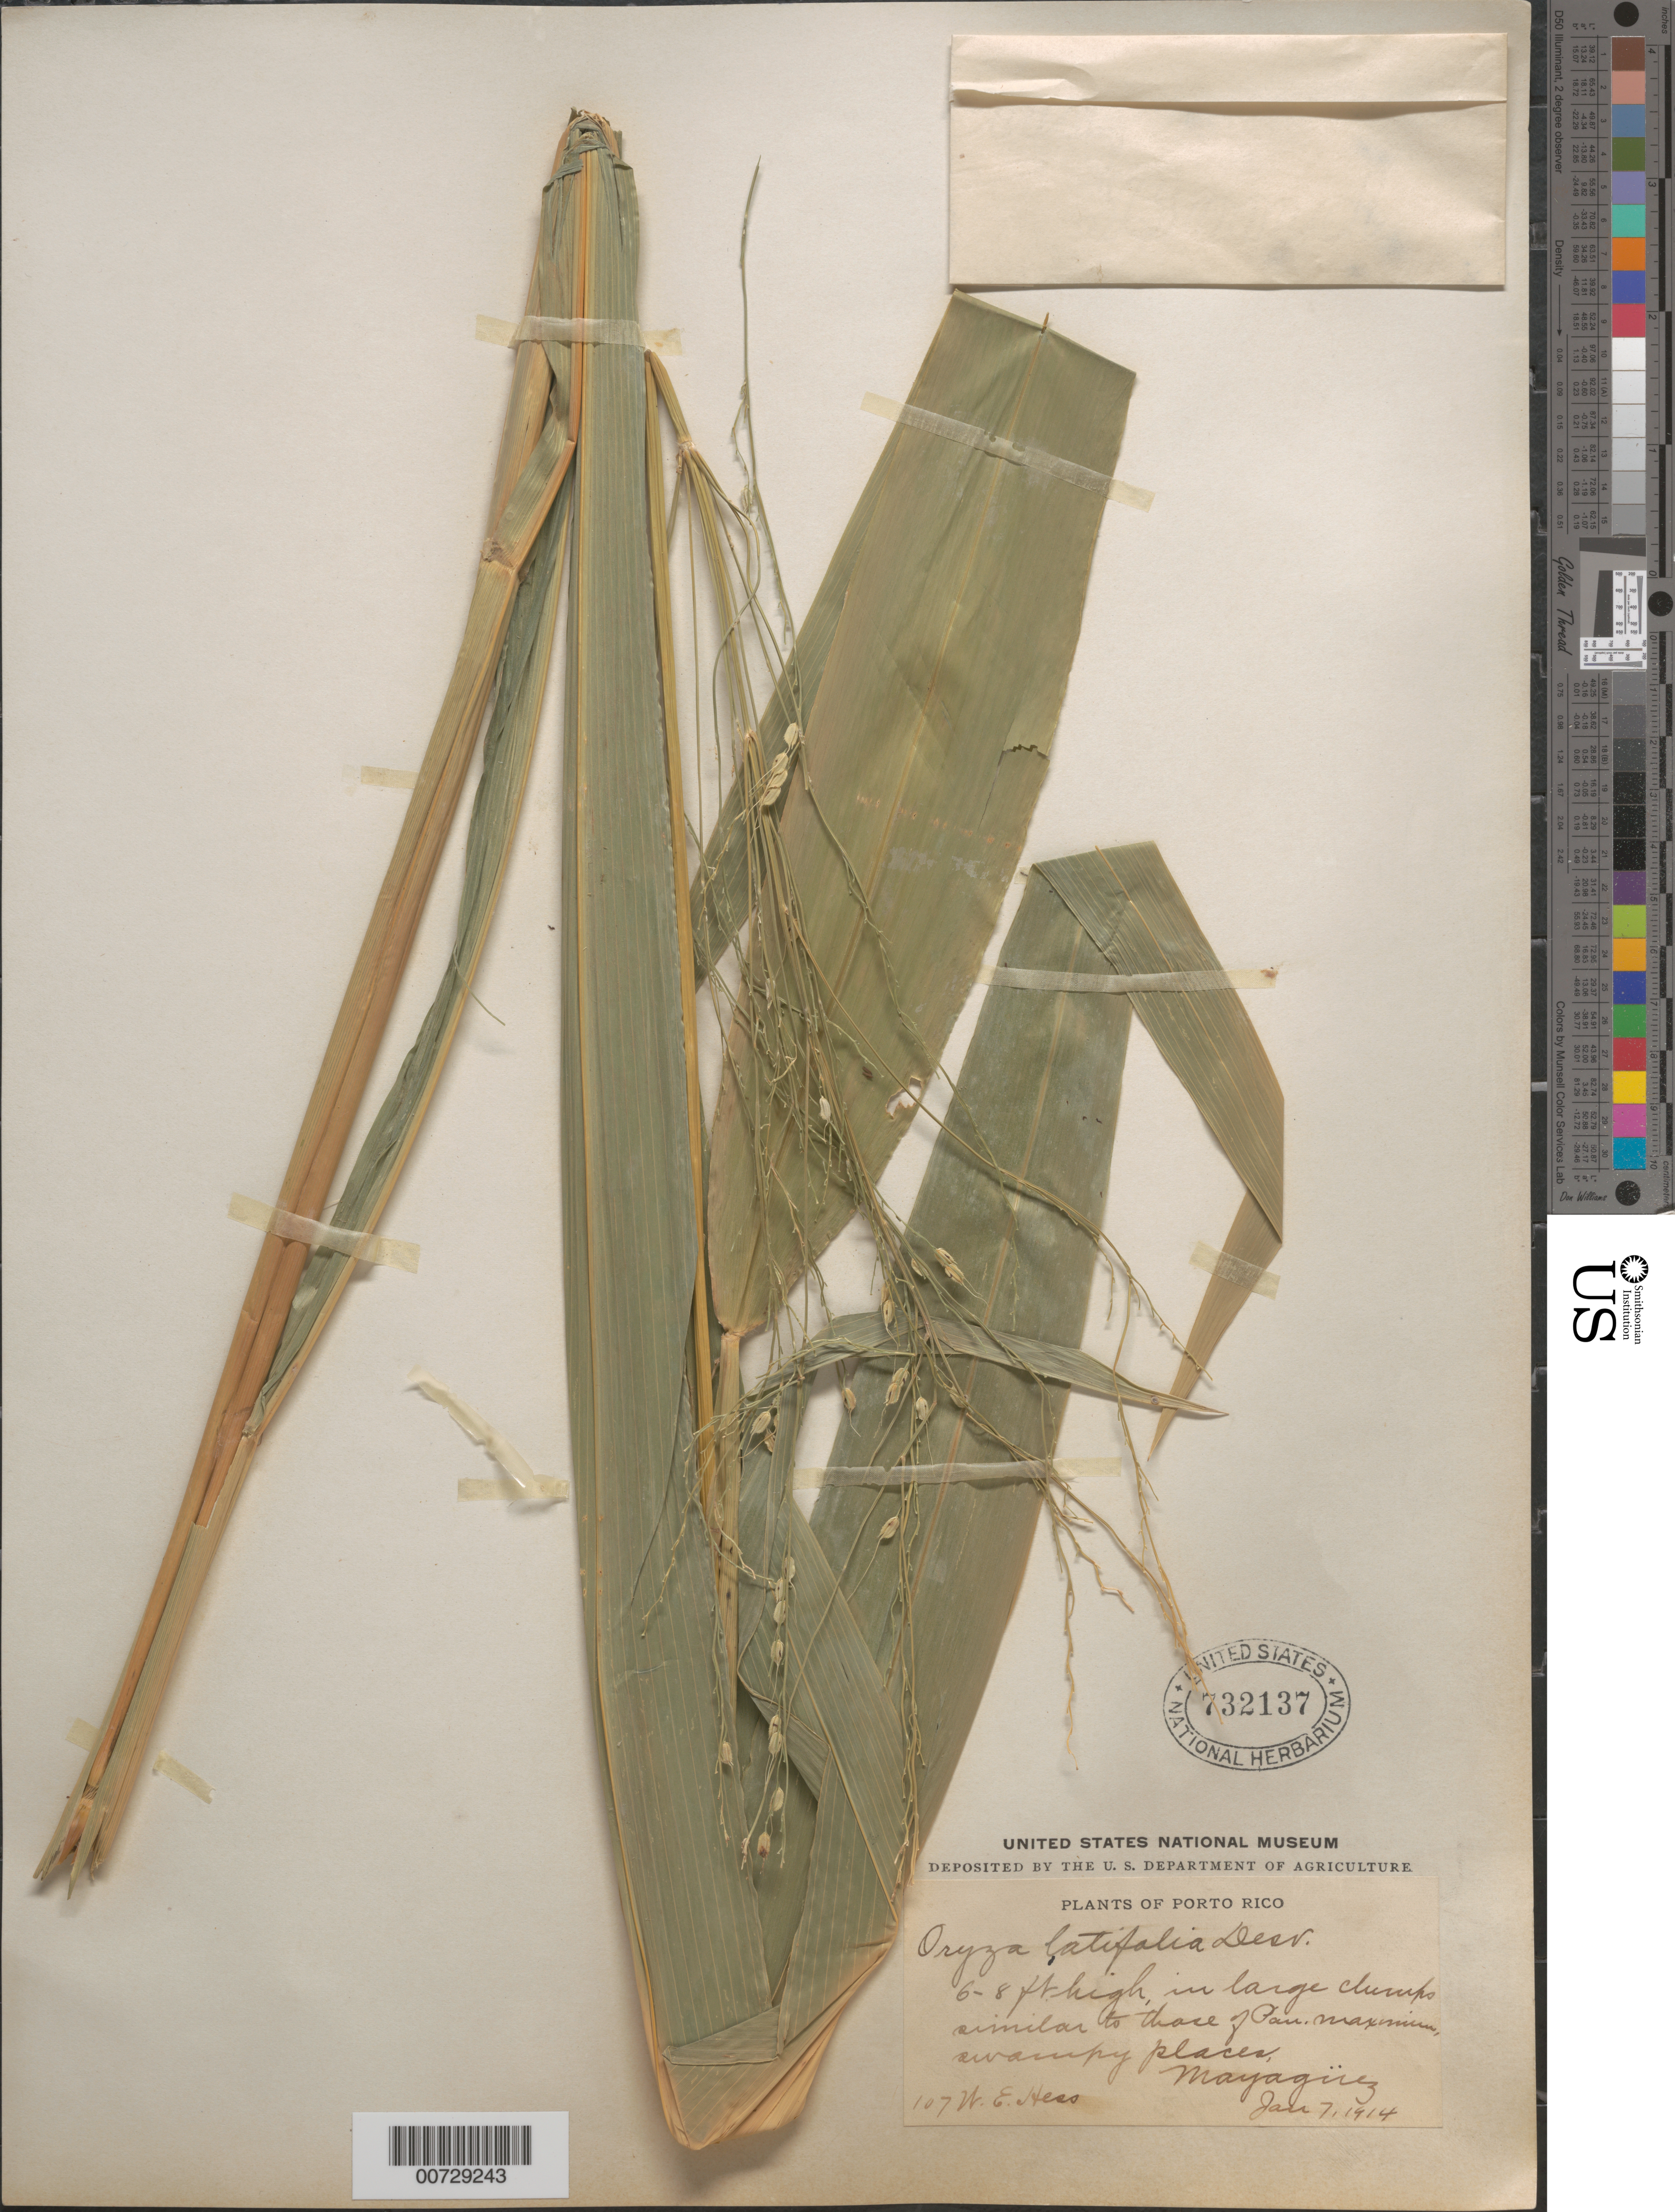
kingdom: Plantae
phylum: Tracheophyta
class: Liliopsida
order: Poales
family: Poaceae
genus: Oryza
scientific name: Oryza latifolia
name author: Desv.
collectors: W. Hess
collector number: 107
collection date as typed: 07 Jan 1914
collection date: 1914-01-07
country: Puerto Rico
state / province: Mayagüez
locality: Mayaguez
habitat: Swampy places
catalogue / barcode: US 732137